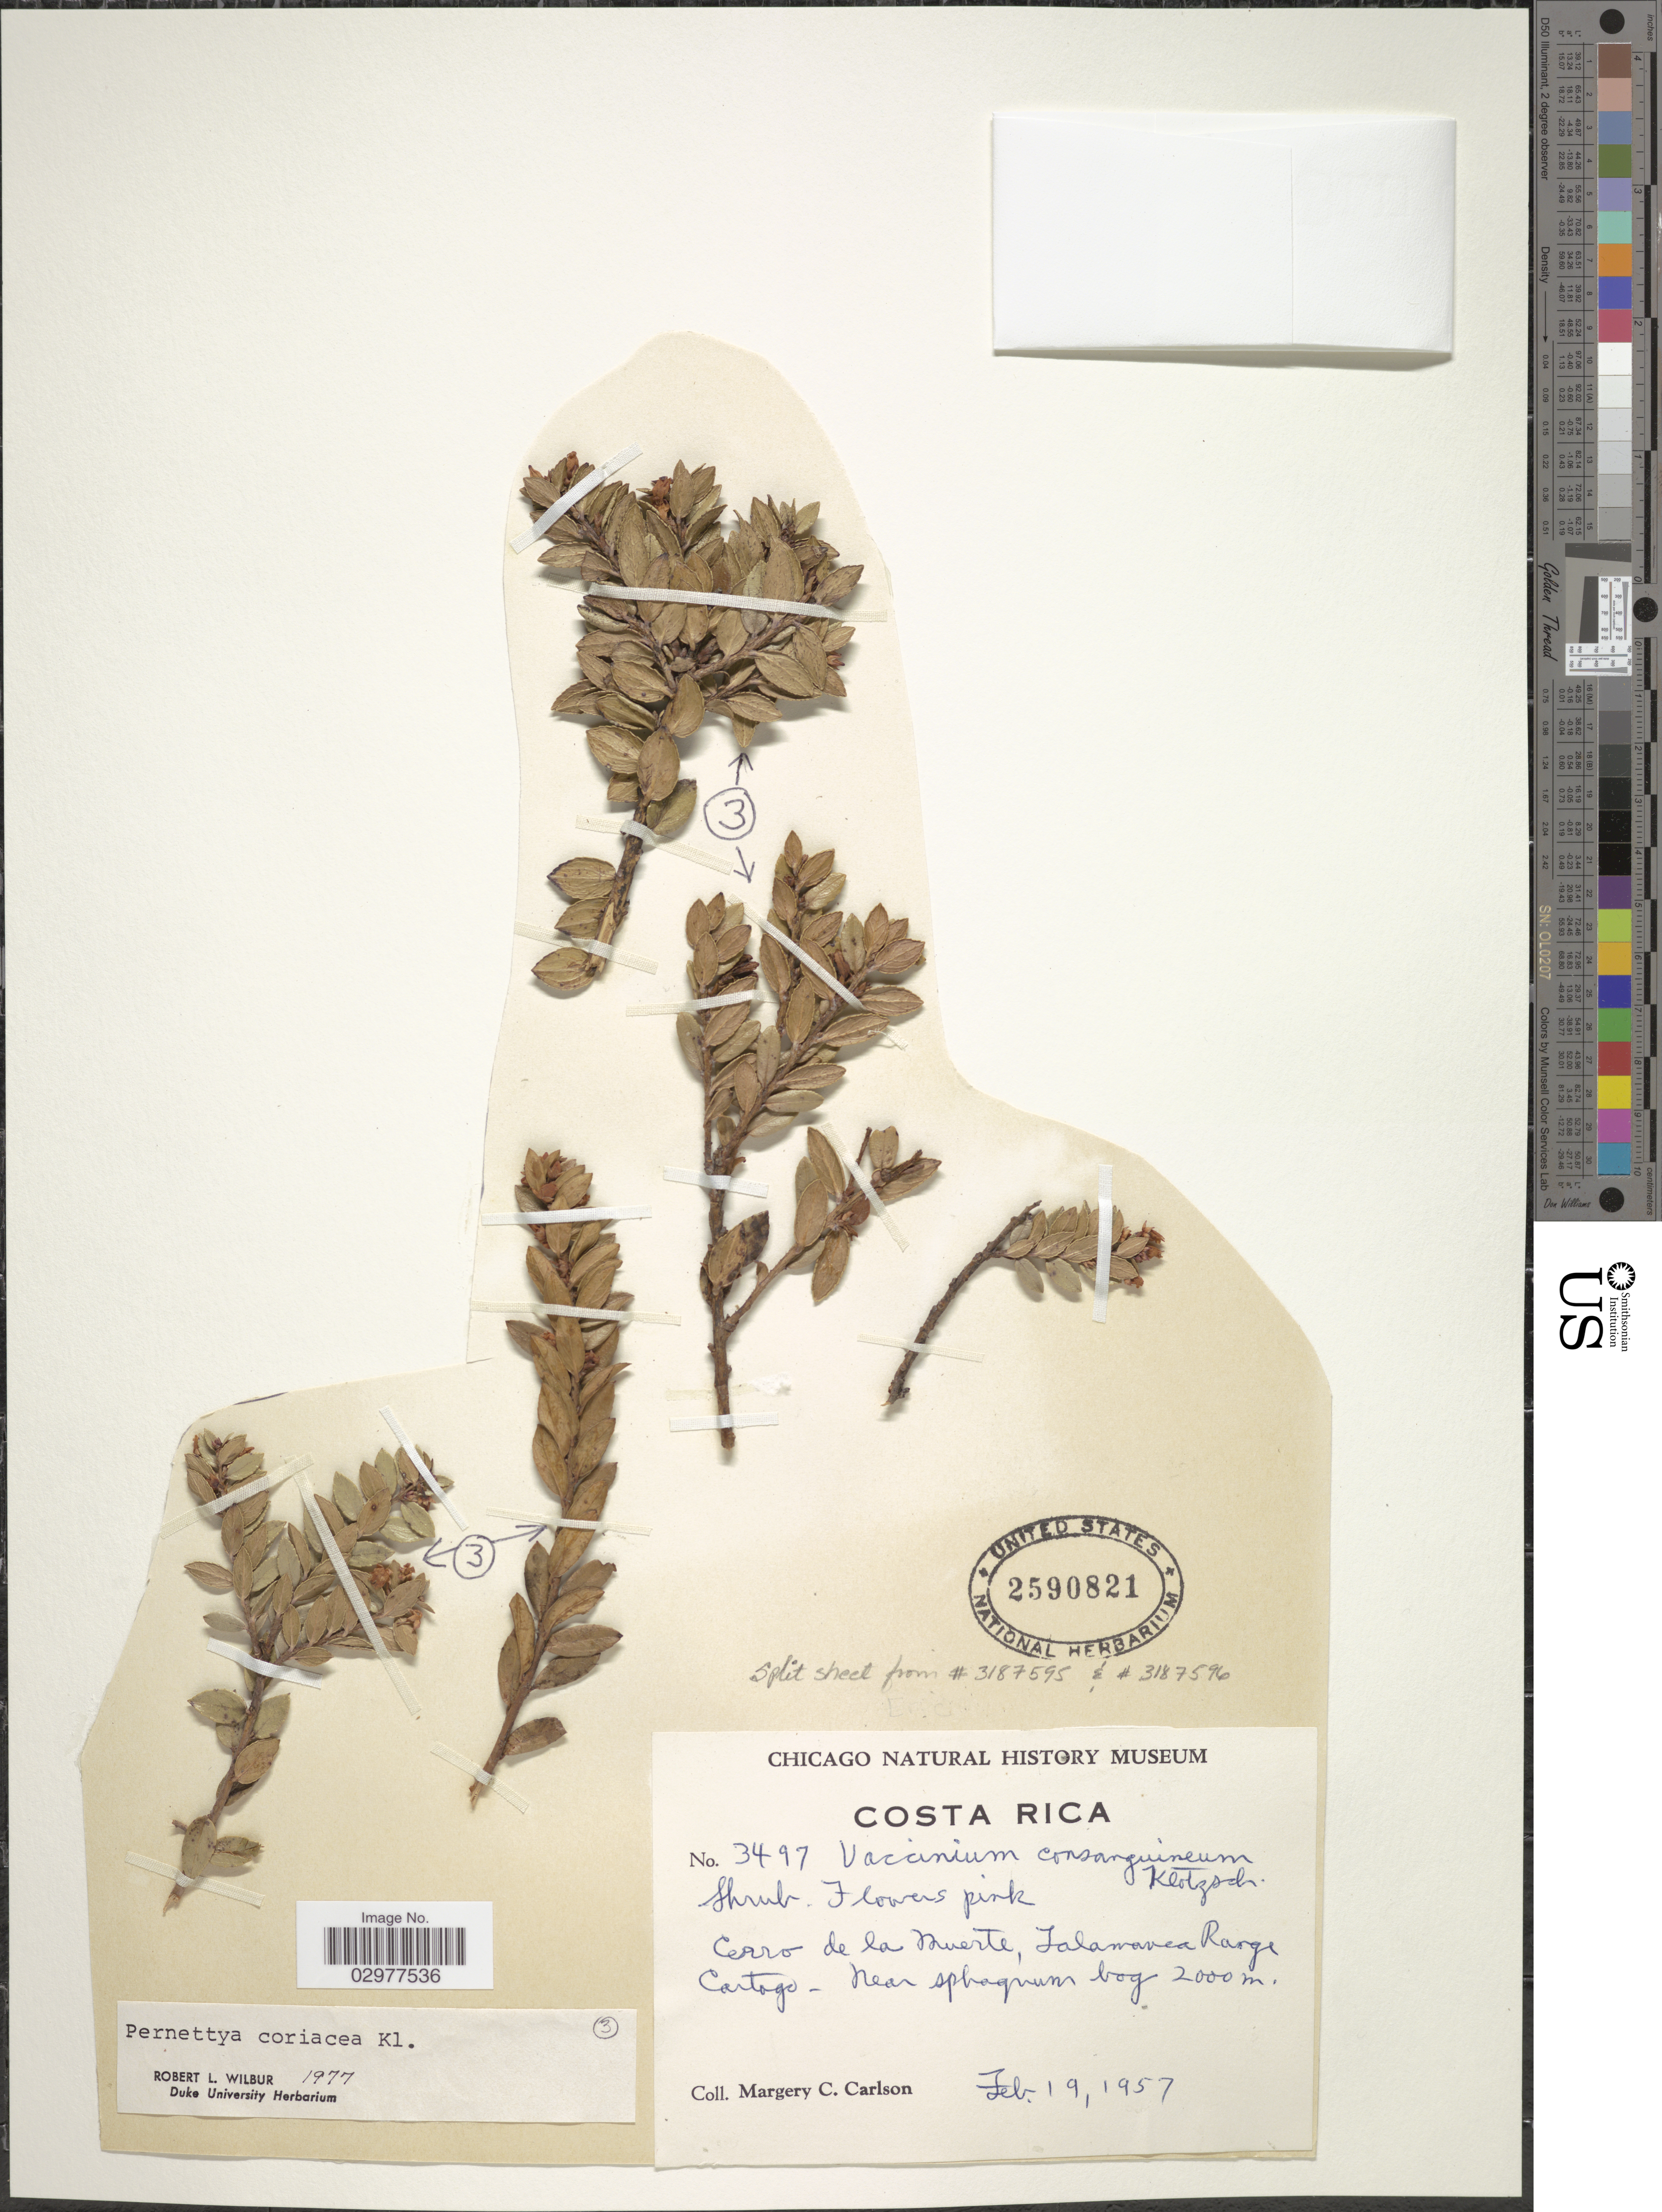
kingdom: Plantae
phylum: Tracheophyta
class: Magnoliopsida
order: Ericales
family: Ericaceae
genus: Pernettya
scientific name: Pernettya prostrata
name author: (Cav.) DC.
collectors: M. C. Carlson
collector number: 3497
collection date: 1957-02-19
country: Costa Rica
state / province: Cartago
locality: Cerro de la Muerte, Talamanca Range.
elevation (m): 2000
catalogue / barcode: US 2590821